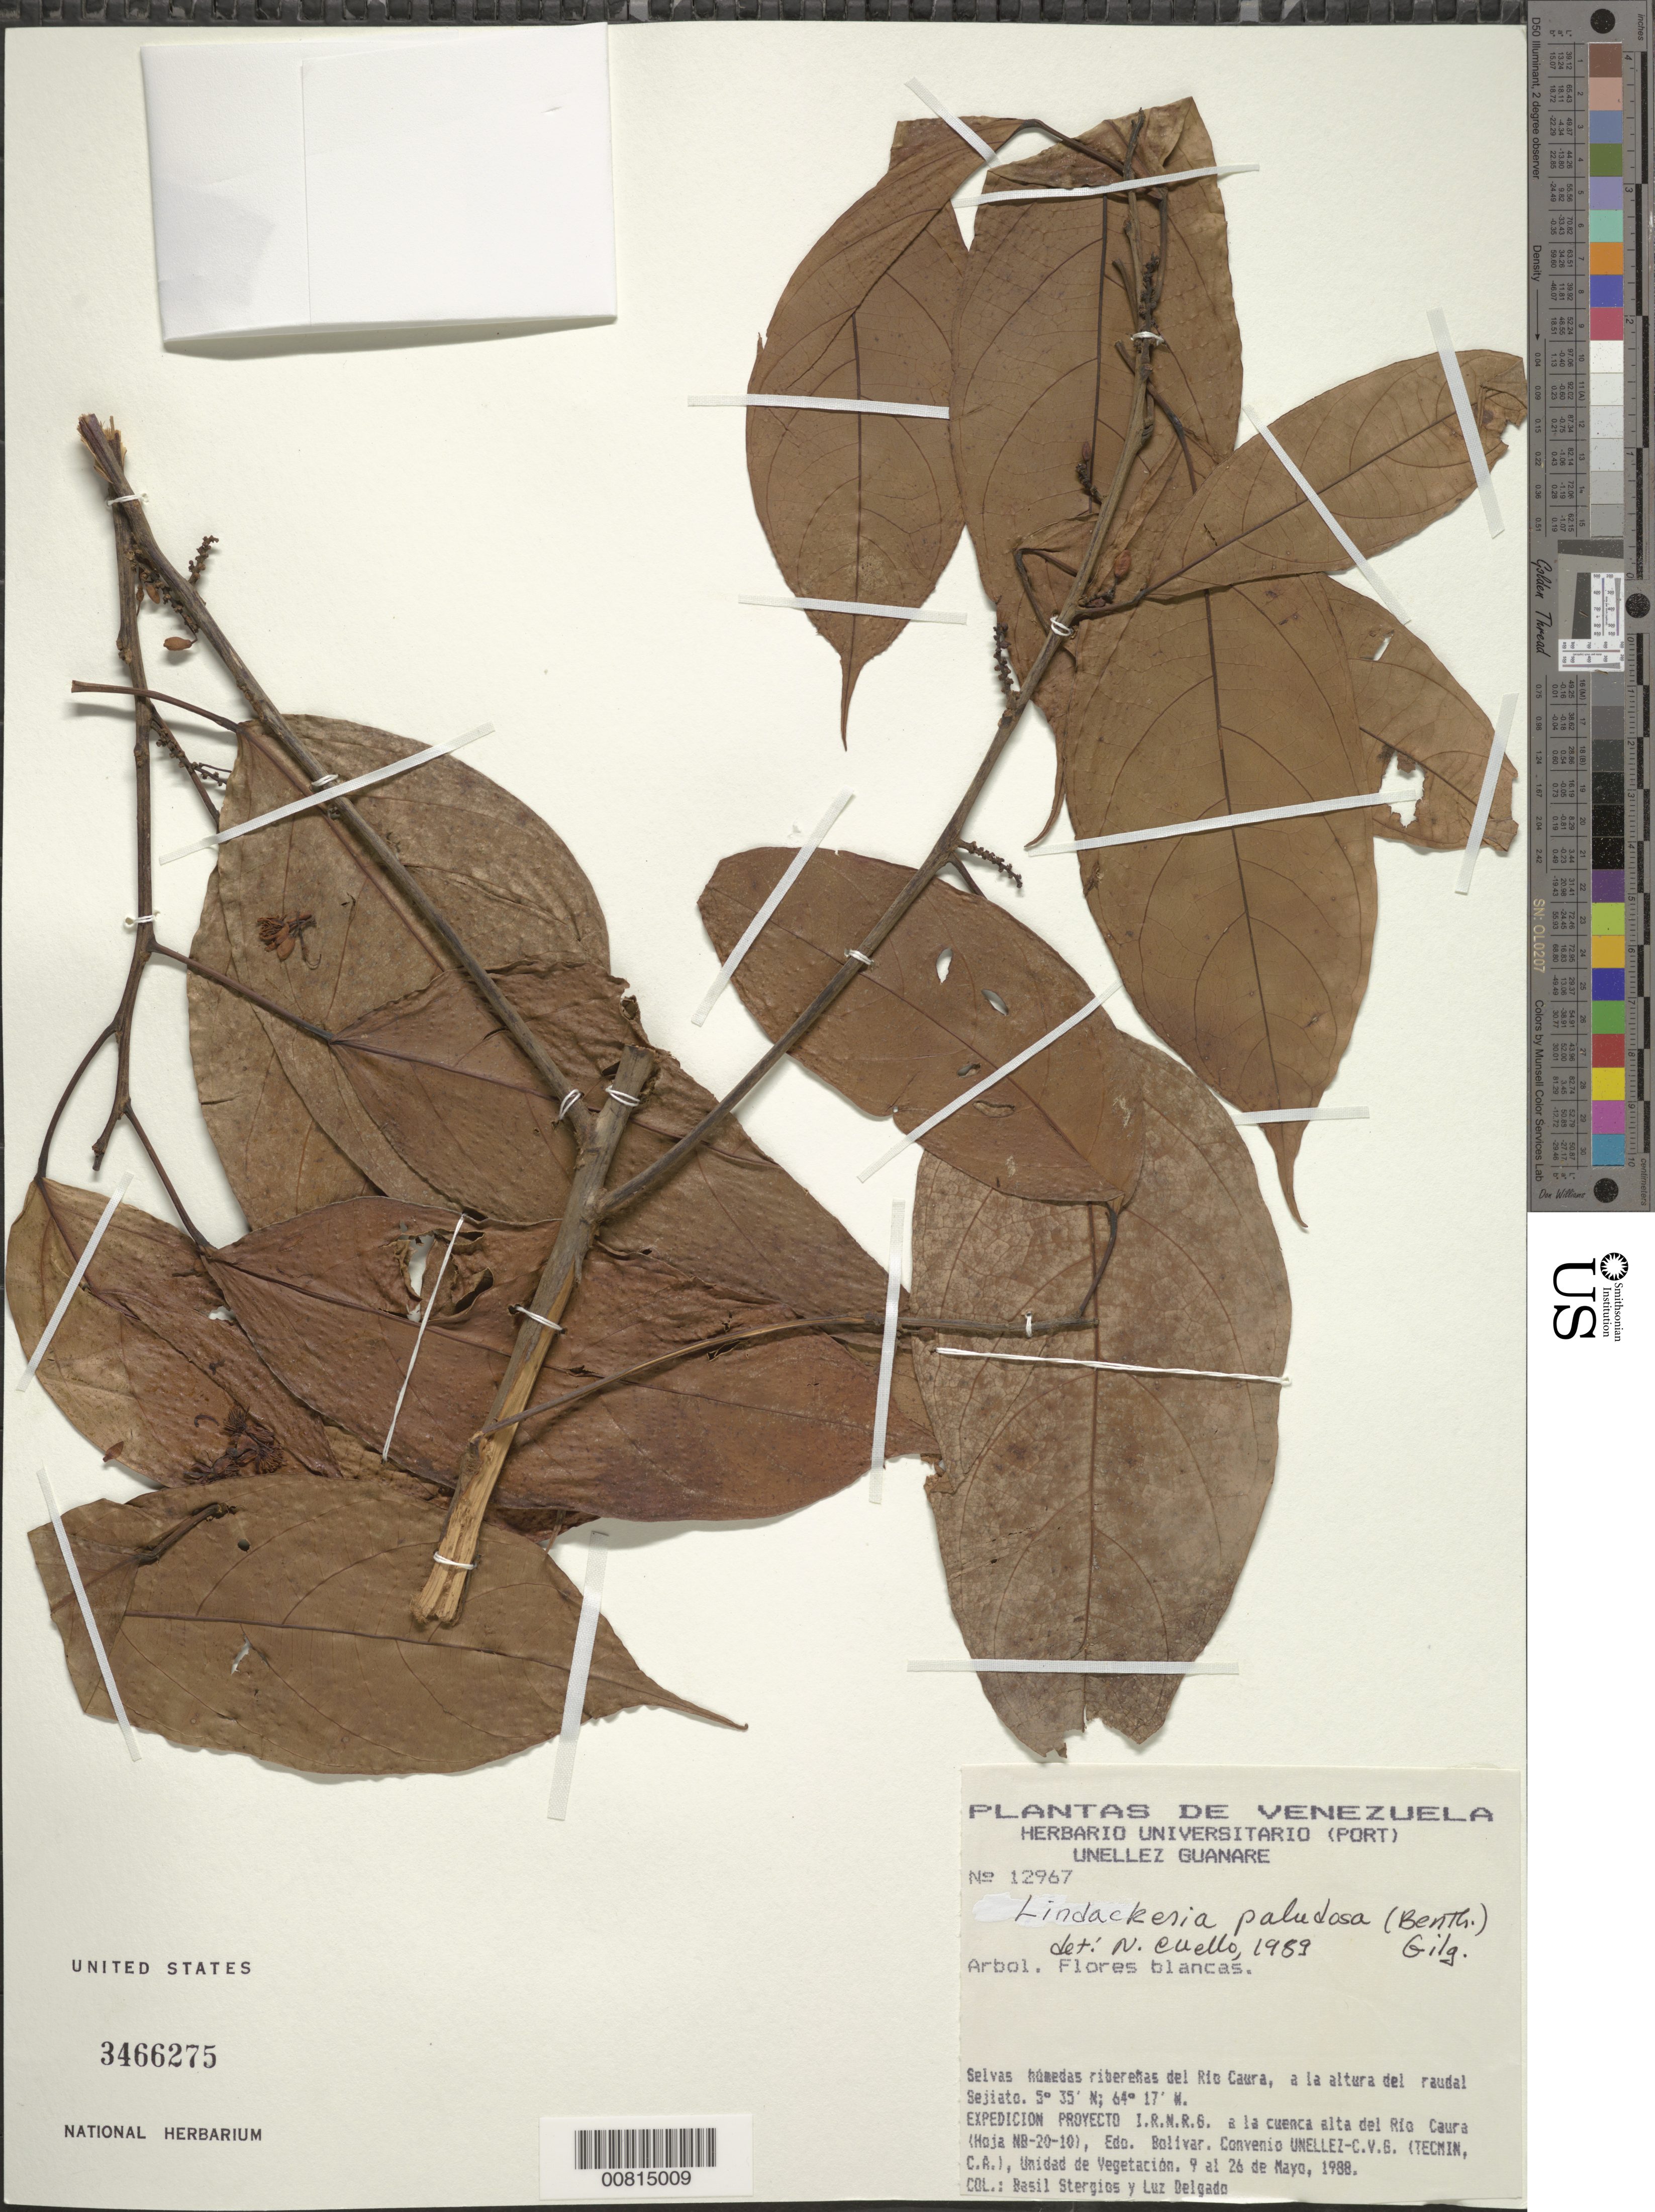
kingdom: Plantae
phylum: Tracheophyta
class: Magnoliopsida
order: Malpighiales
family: Achariaceae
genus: Lindackeria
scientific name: Lindackeria paludosa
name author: (Benth.) Gilg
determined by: Cuello, Nidia L.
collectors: B. G. Stergios & L. Delgado V.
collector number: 12967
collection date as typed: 9-May-88 to 26-May-88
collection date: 1988-05-09/1988-05-26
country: Venezuela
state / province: Bolívar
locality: Río Caura, raudal Sejiato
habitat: Selvas húmedas ribereñas del río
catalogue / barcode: US 3466275